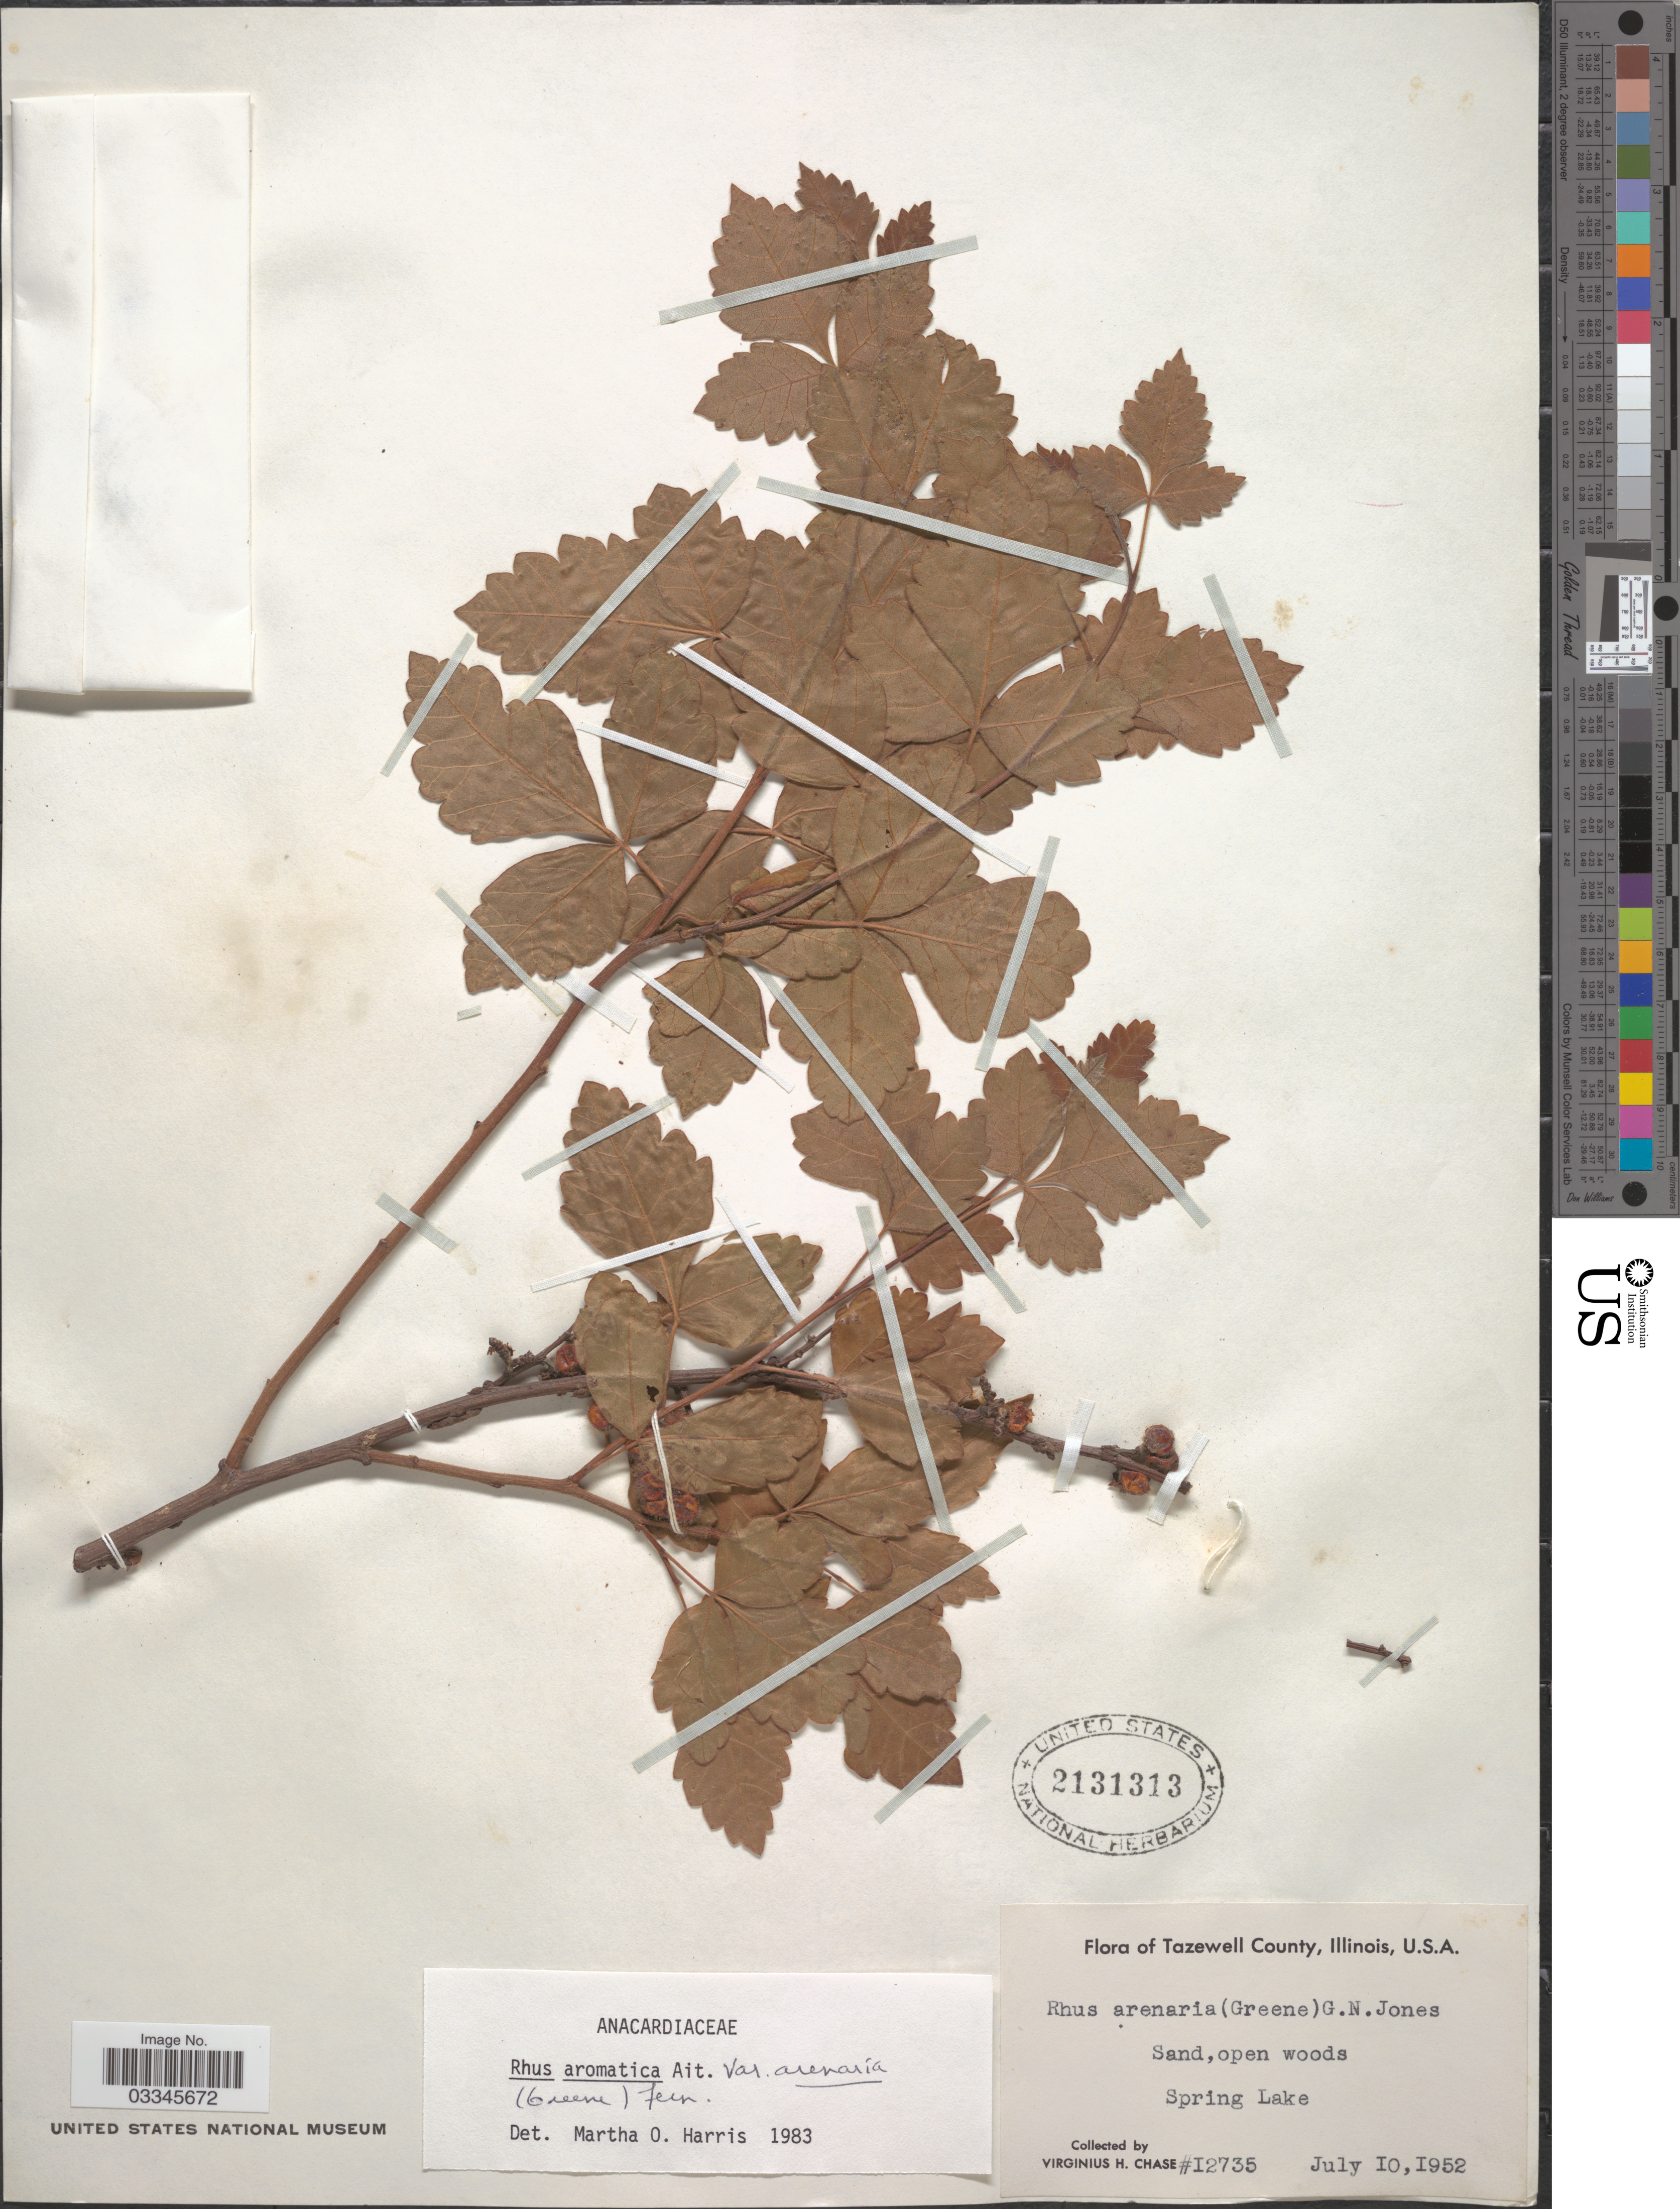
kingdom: Plantae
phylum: Tracheophyta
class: Magnoliopsida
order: Sapindales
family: Anacardiaceae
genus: Rhus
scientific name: Rhus aromatica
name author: Aiton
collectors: V. H. Chase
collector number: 12735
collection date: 1952-07-10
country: United States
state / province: Illinois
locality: Tazewell County. Spring Lake.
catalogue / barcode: US 2131313